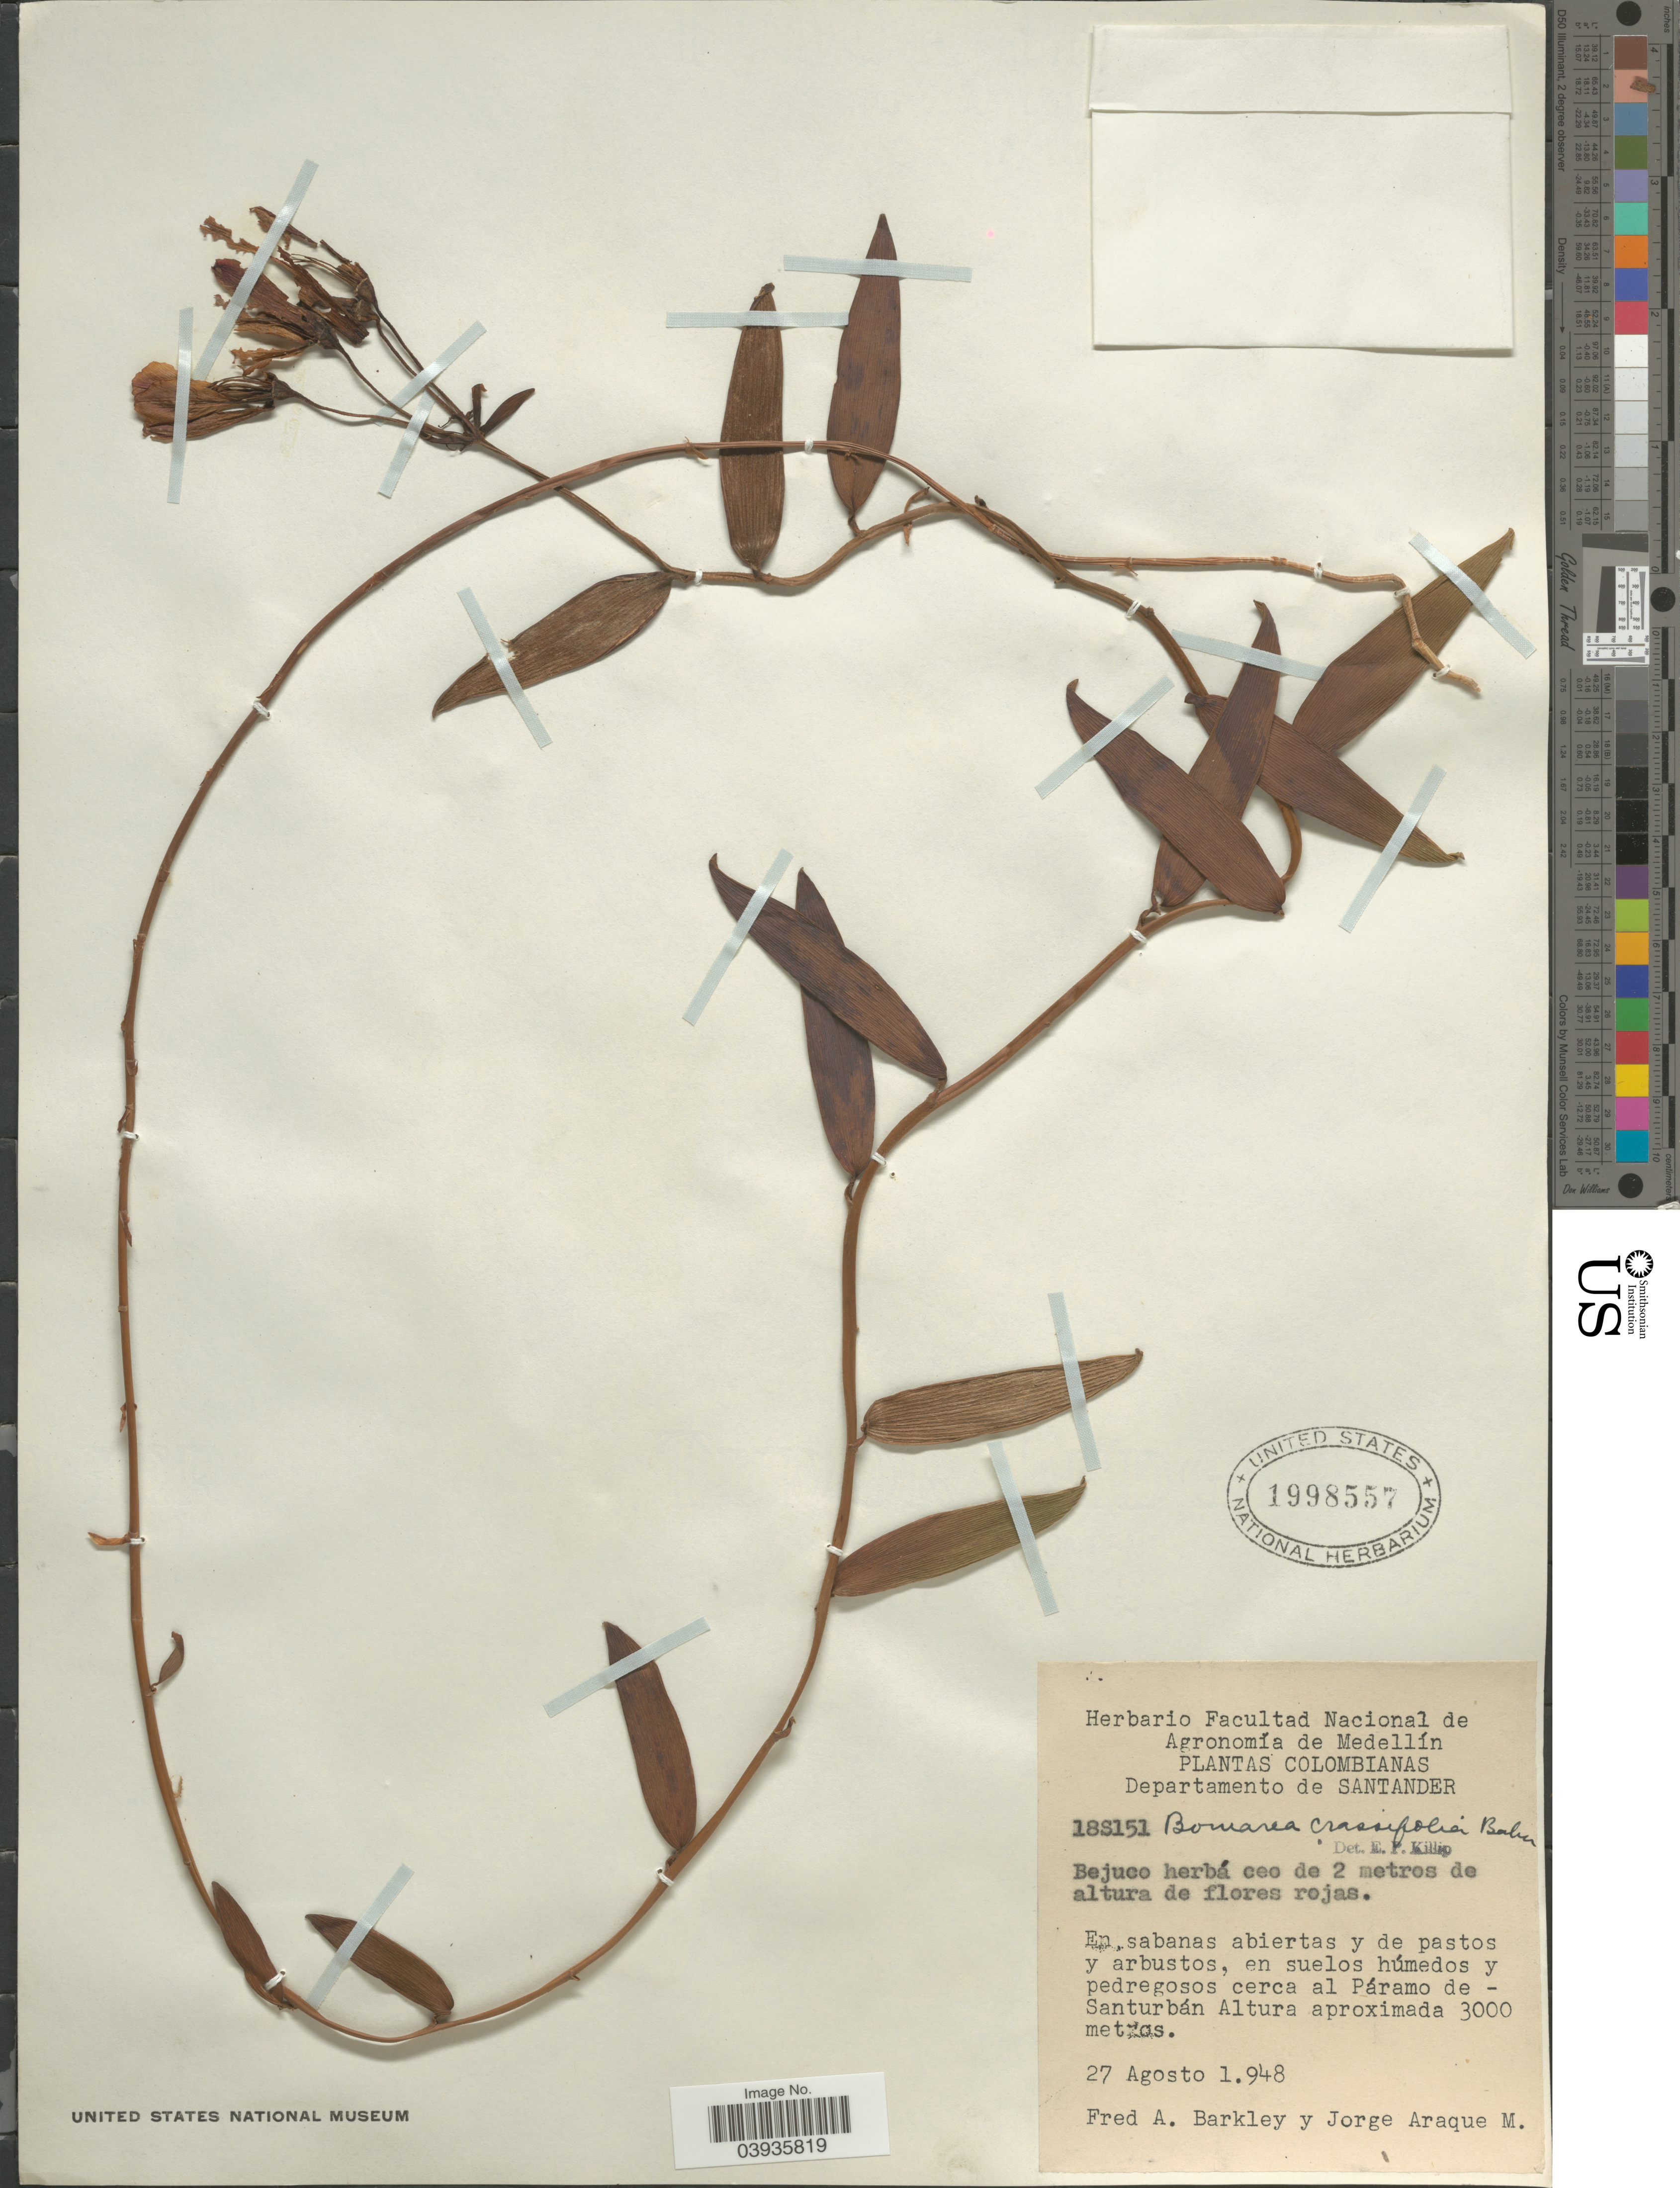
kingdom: Plantae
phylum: Tracheophyta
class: Liliopsida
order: Liliales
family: Alstroemeriaceae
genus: Bomarea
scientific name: Bomarea crassifolia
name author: Baker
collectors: F. A. Barkley & J. Araque Molina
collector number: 18S151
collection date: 1948-08-27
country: Colombia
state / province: Santander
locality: Departamento de Santander. Cerca al Páramo de - Santurbán.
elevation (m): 3000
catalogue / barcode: US 1998557